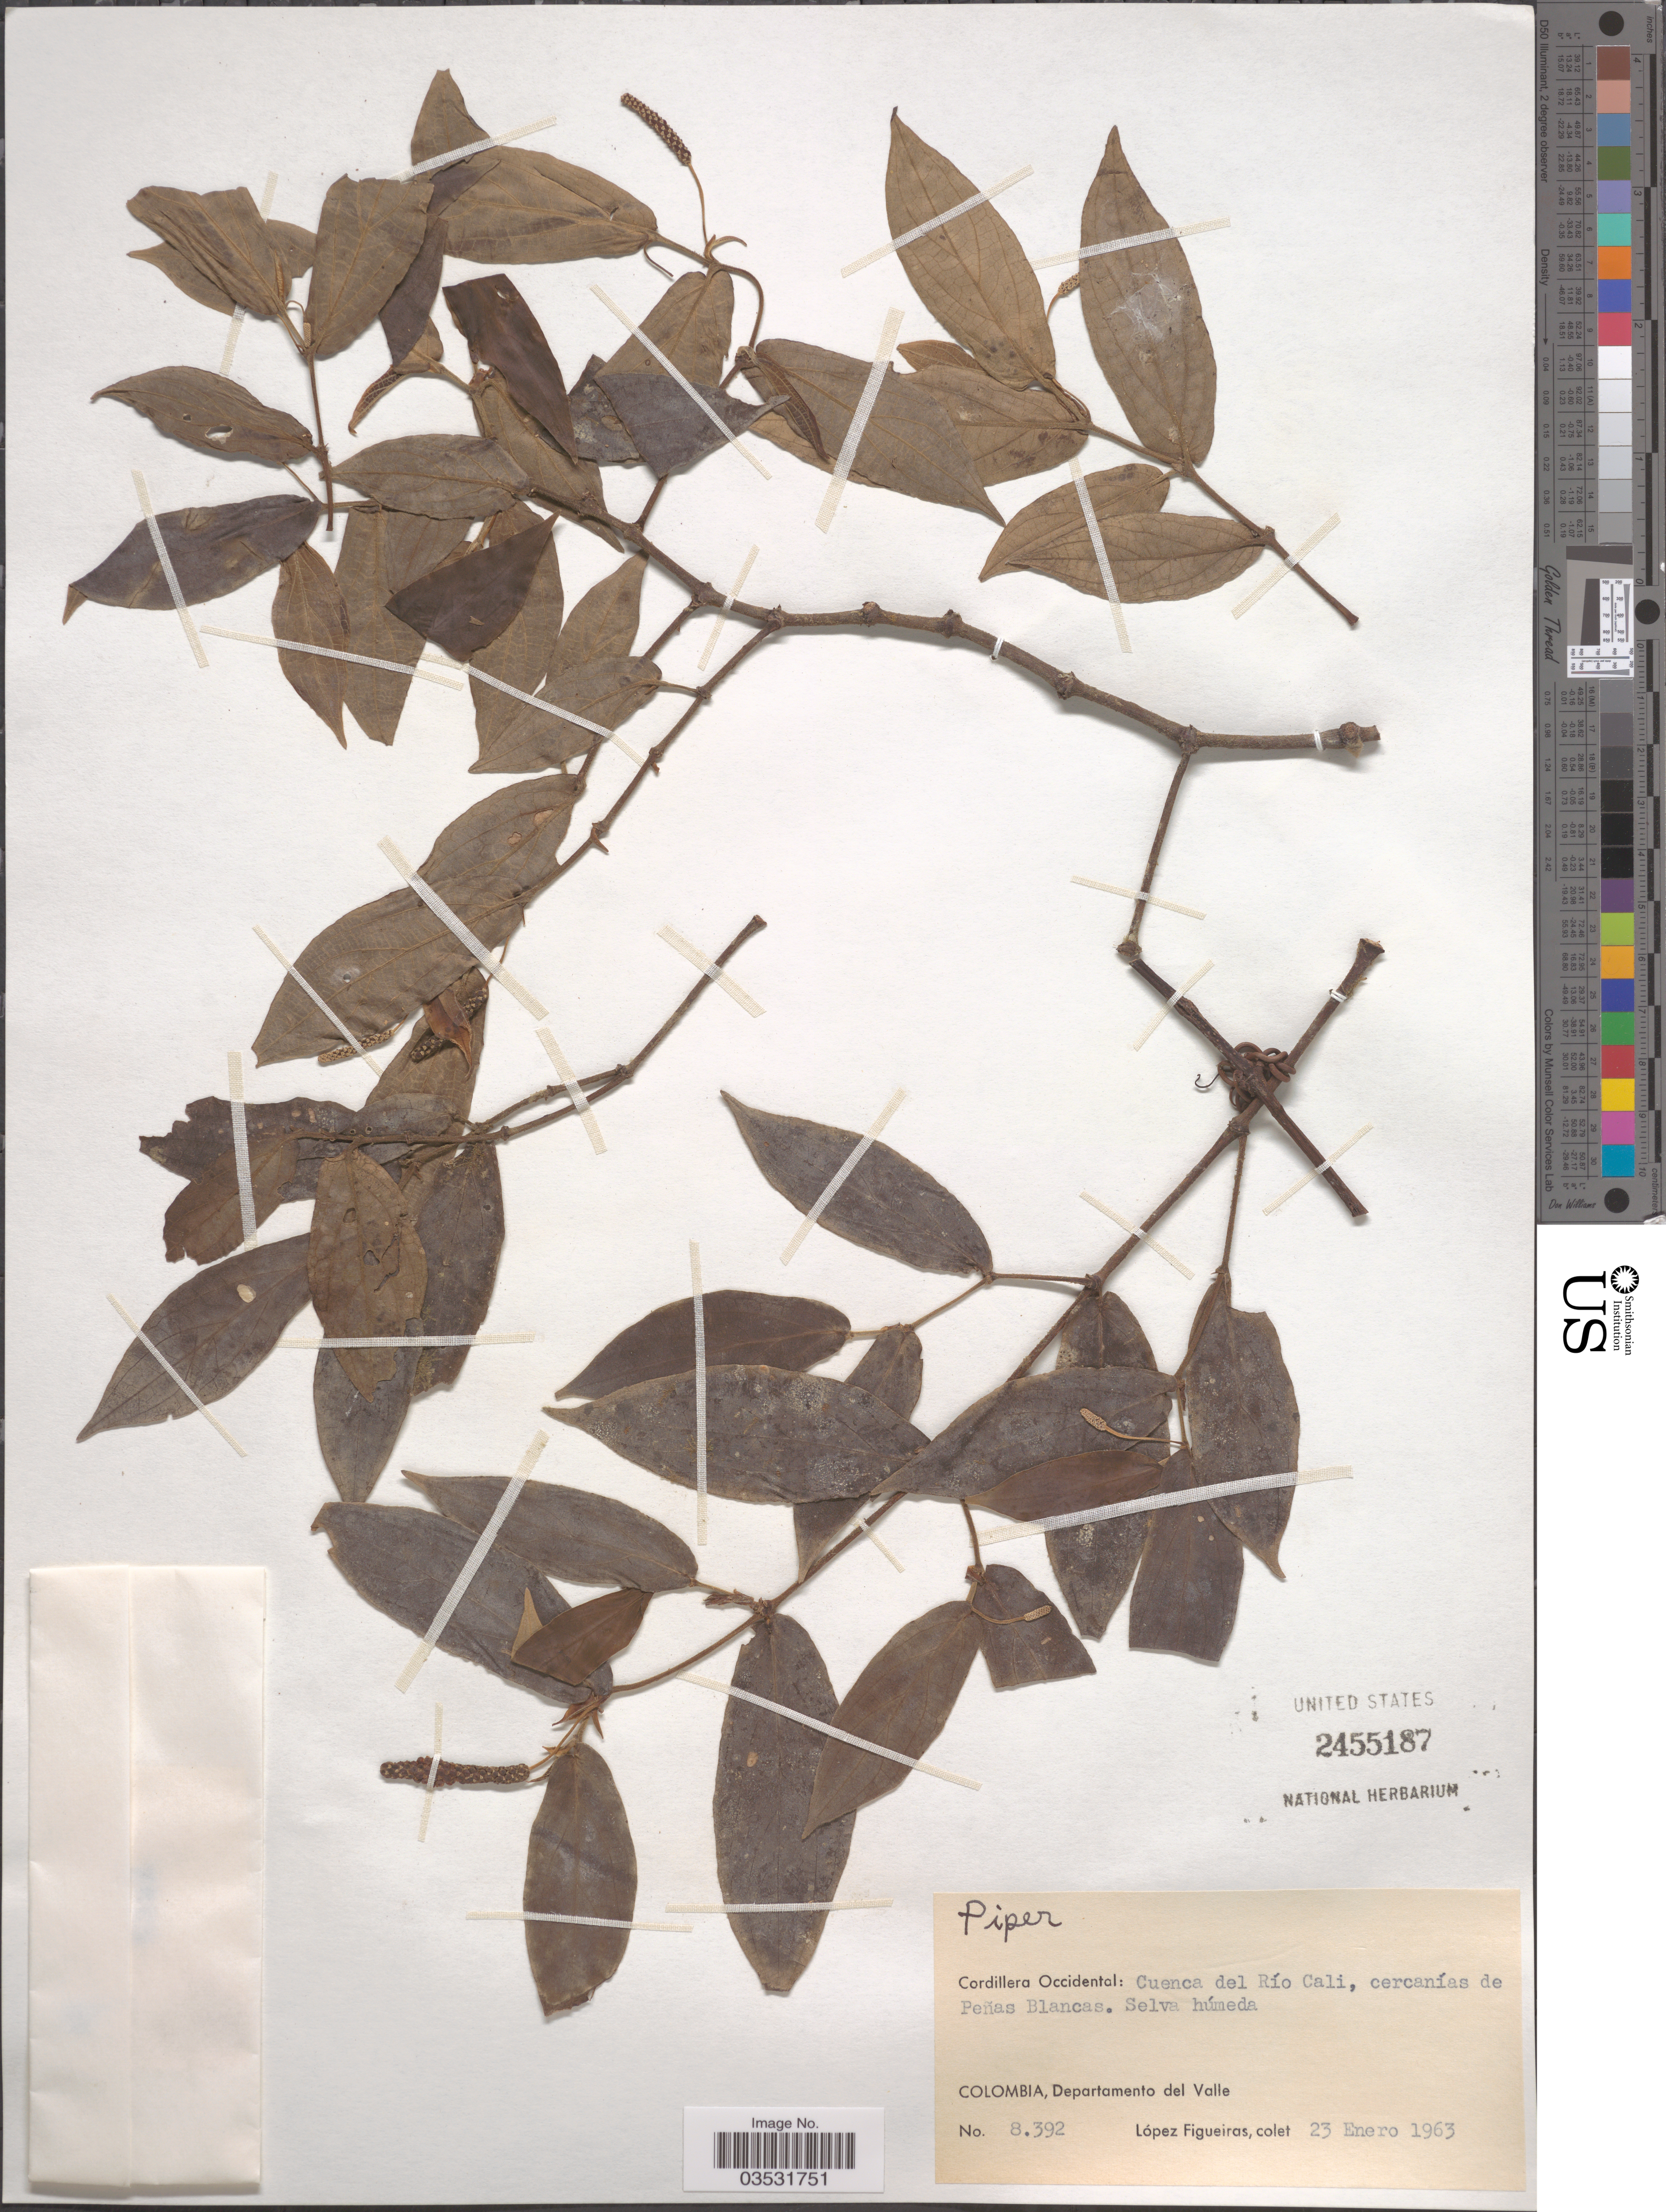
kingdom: Plantae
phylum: Tracheophyta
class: Magnoliopsida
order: Piperales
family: Piperaceae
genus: Piper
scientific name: Piper sp.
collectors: M. López Figueiras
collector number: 8392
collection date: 1963-01-23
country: Colombia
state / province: Valle del Cauca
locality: Cordillera Occidental: Cuenca del Río Cali, cercanías de Peñas Blancas. Departamento del Valle.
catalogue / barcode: US 2455187